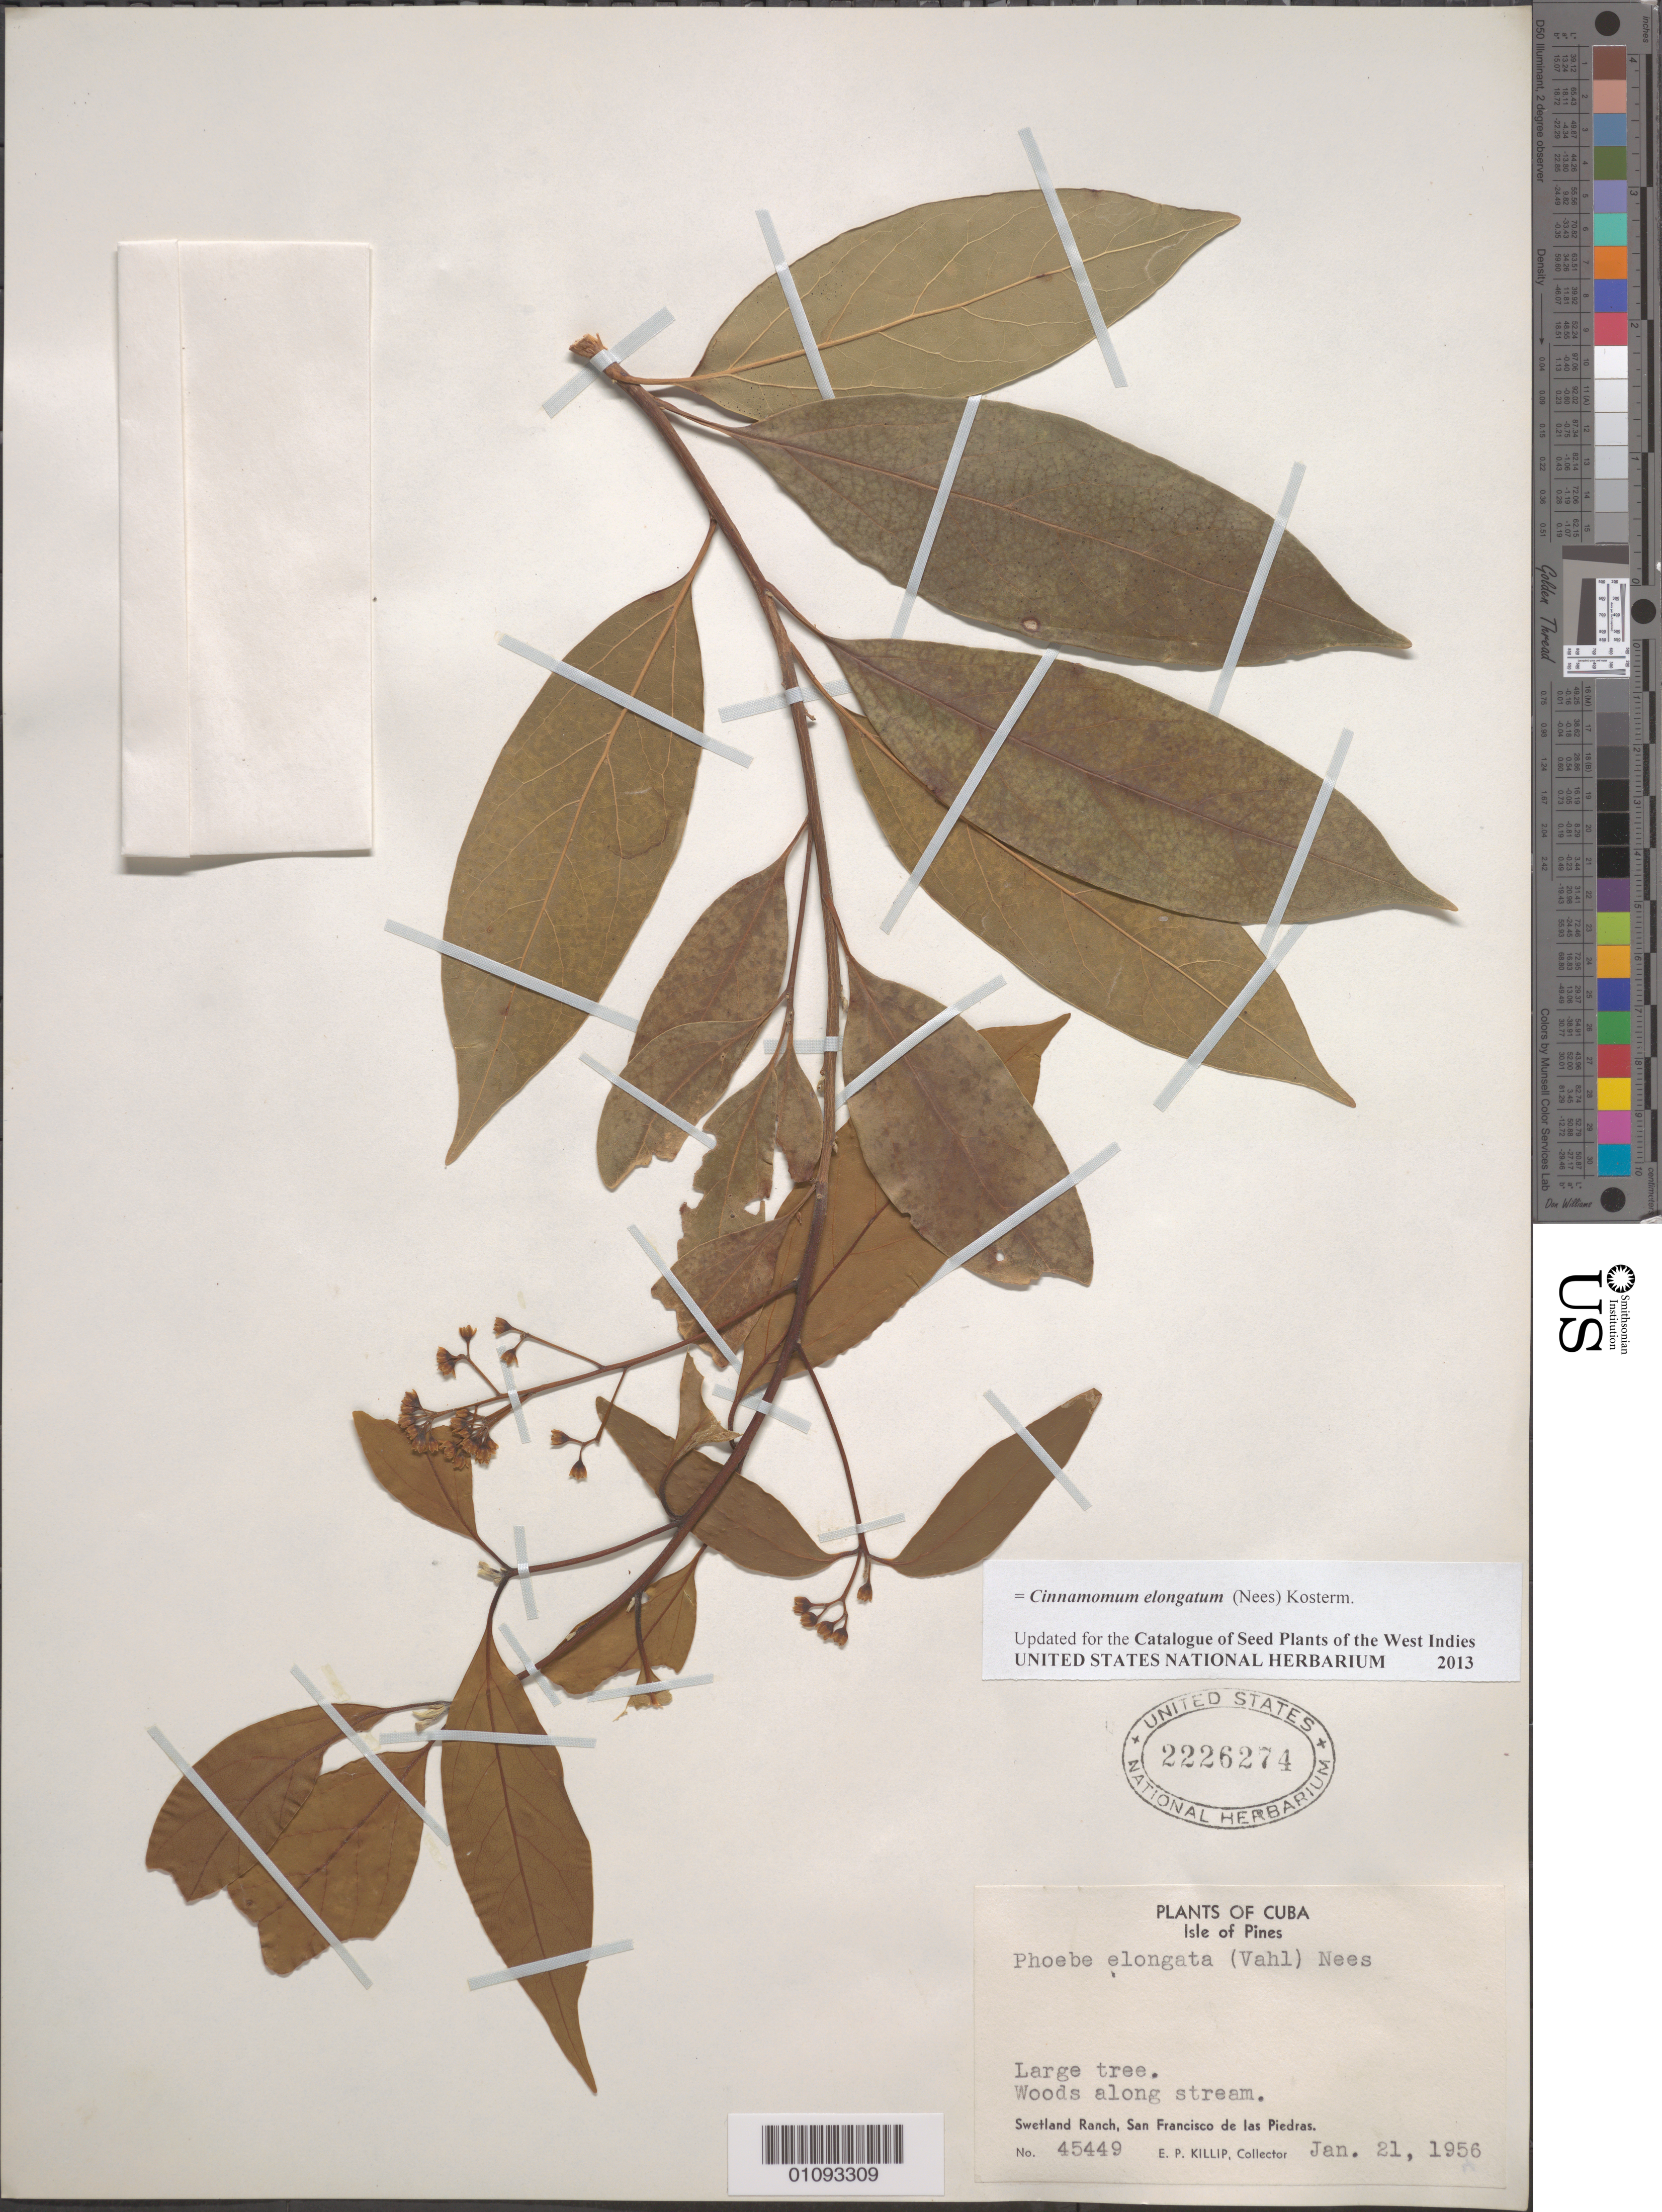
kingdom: Plantae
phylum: Tracheophyta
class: Magnoliopsida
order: Laurales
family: Lauraceae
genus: Phoebe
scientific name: Phoebe elongata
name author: (Vahl) Nees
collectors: E. P. Killip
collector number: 45449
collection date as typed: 21 Jan 1956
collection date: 1956-01-21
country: Cuba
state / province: Isla de La Juventud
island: Isla de la Juventud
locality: San Francisco de las Piedras, Swetland Ranch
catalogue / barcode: US 2226274